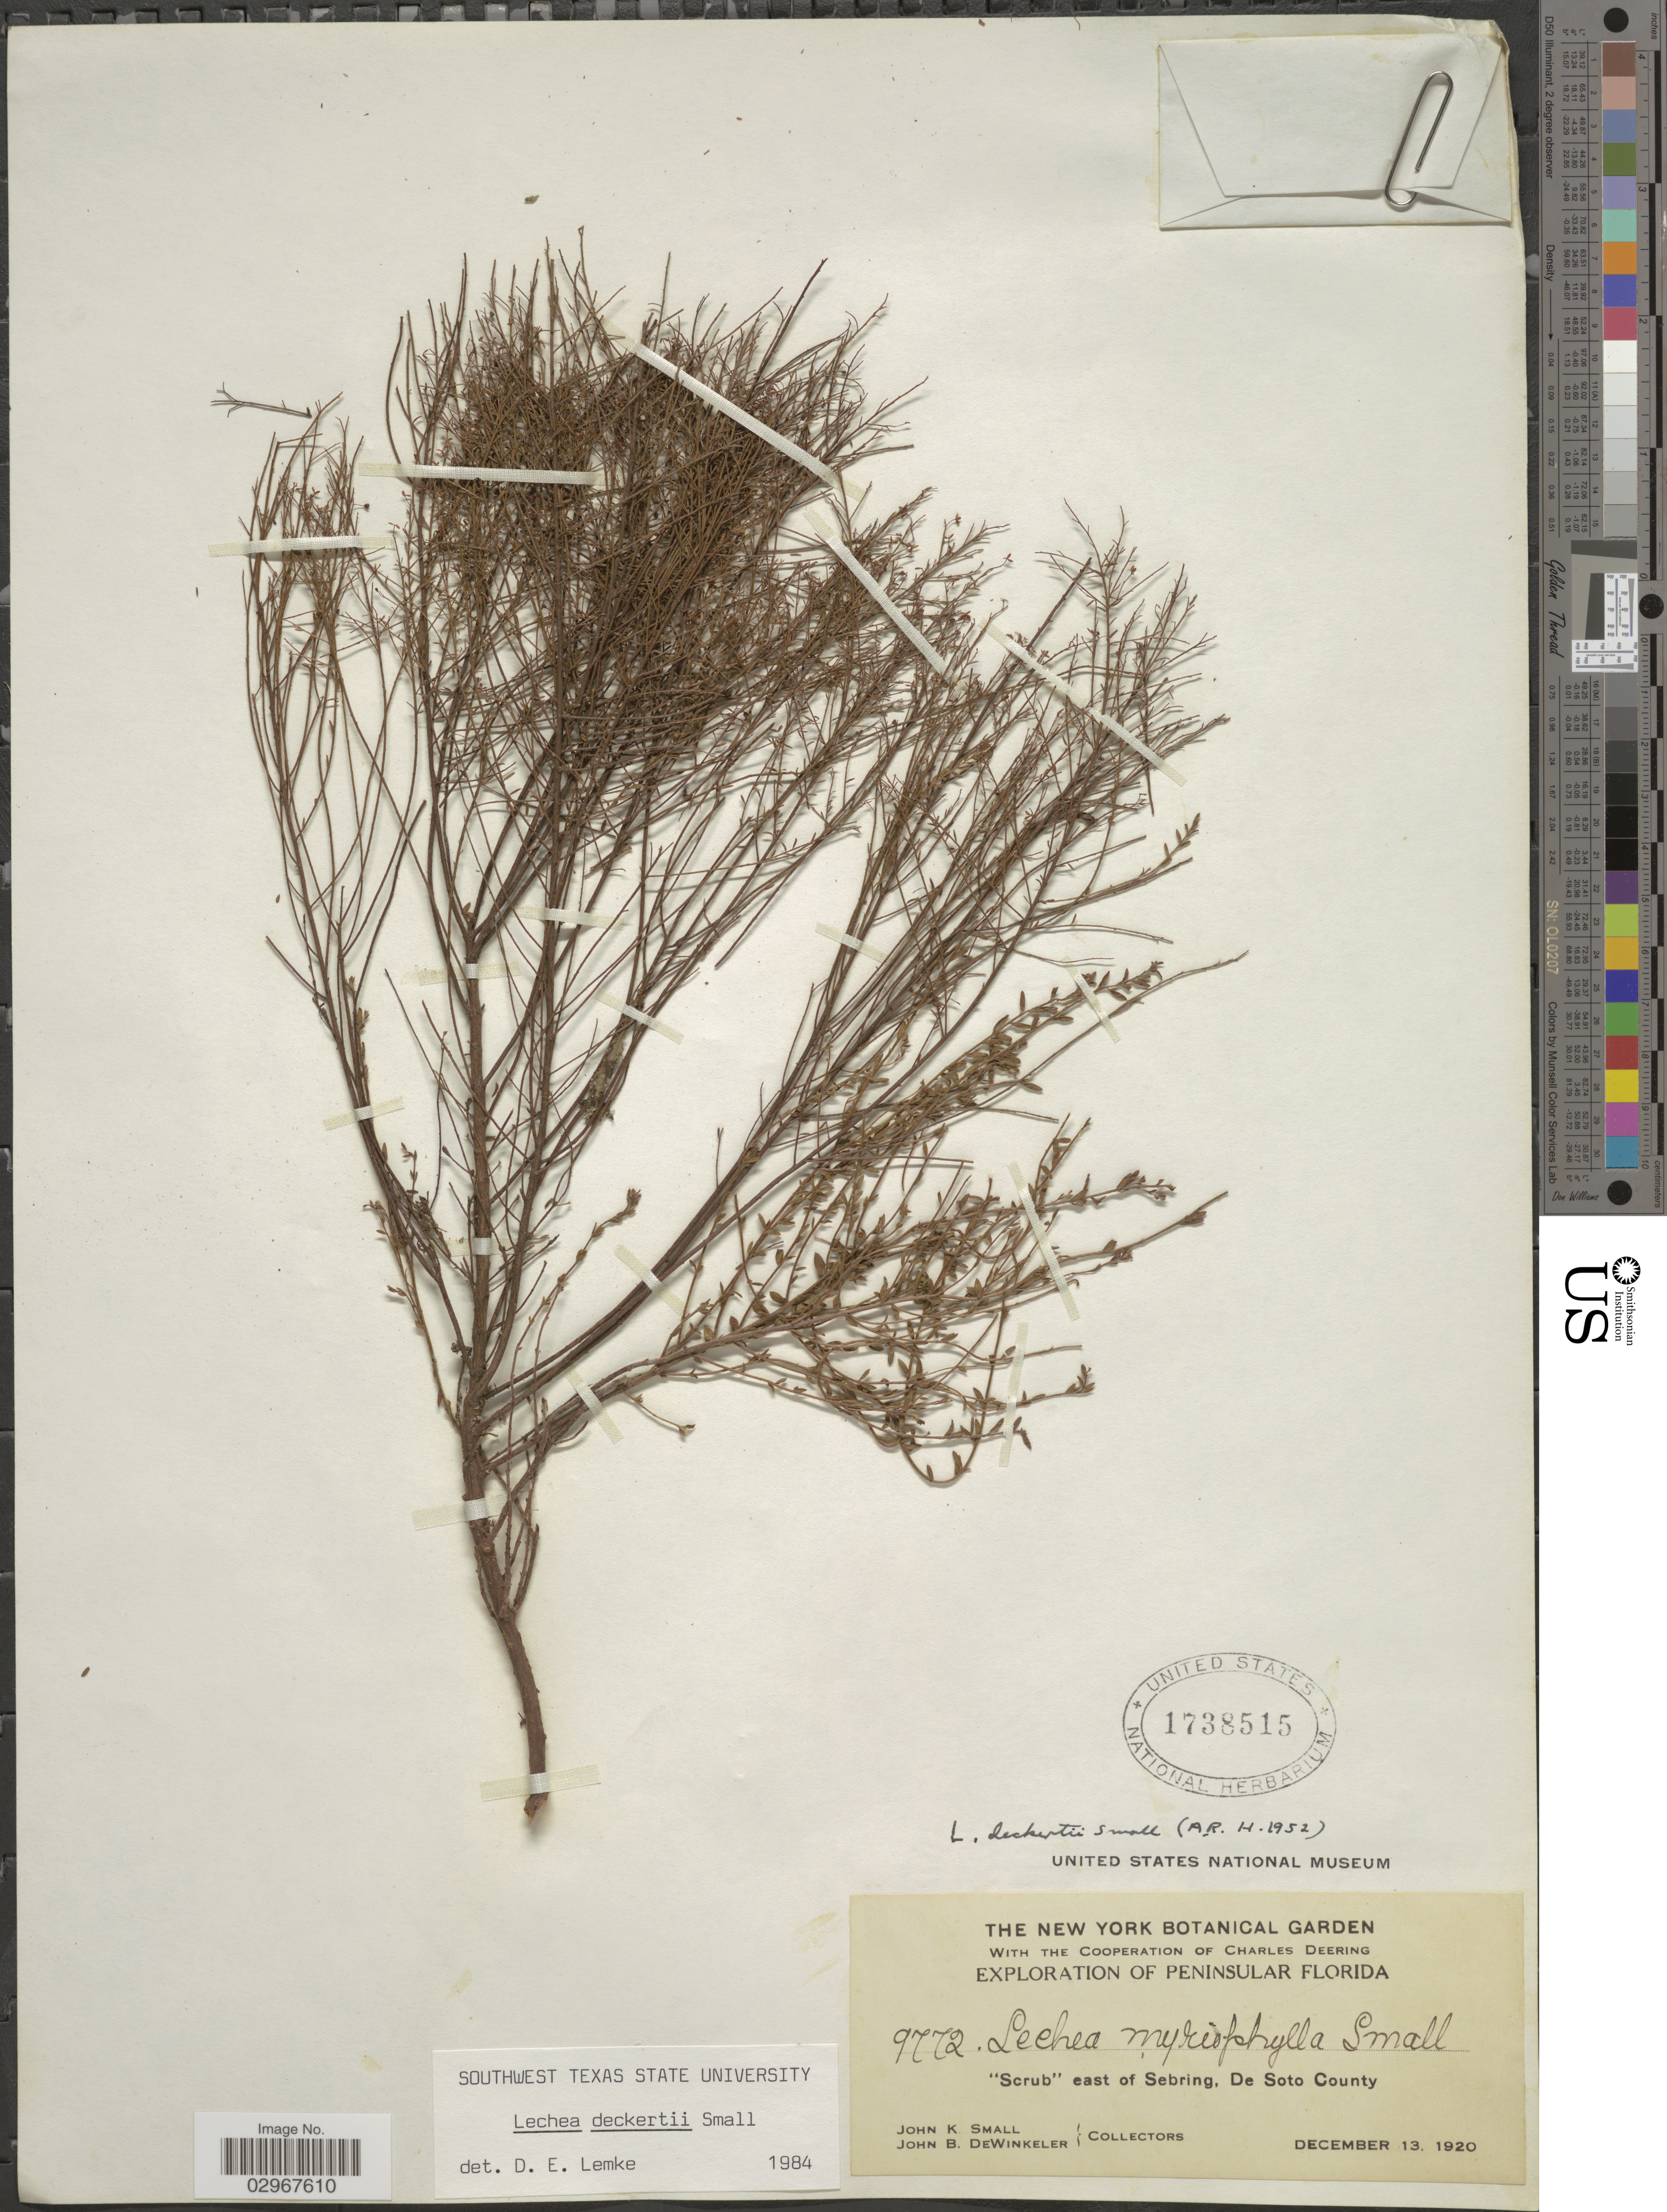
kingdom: Plantae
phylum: Tracheophyta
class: Magnoliopsida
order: Malvales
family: Cistaceae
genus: Lechea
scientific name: Lechea deckertii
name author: Small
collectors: J. K. Small & J. B. Dewinkeler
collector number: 9772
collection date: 1920-12-13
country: United States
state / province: Florida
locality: Peninsular Florida. "Scrub" east of Sebring, De Soto County.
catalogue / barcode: US 1738515